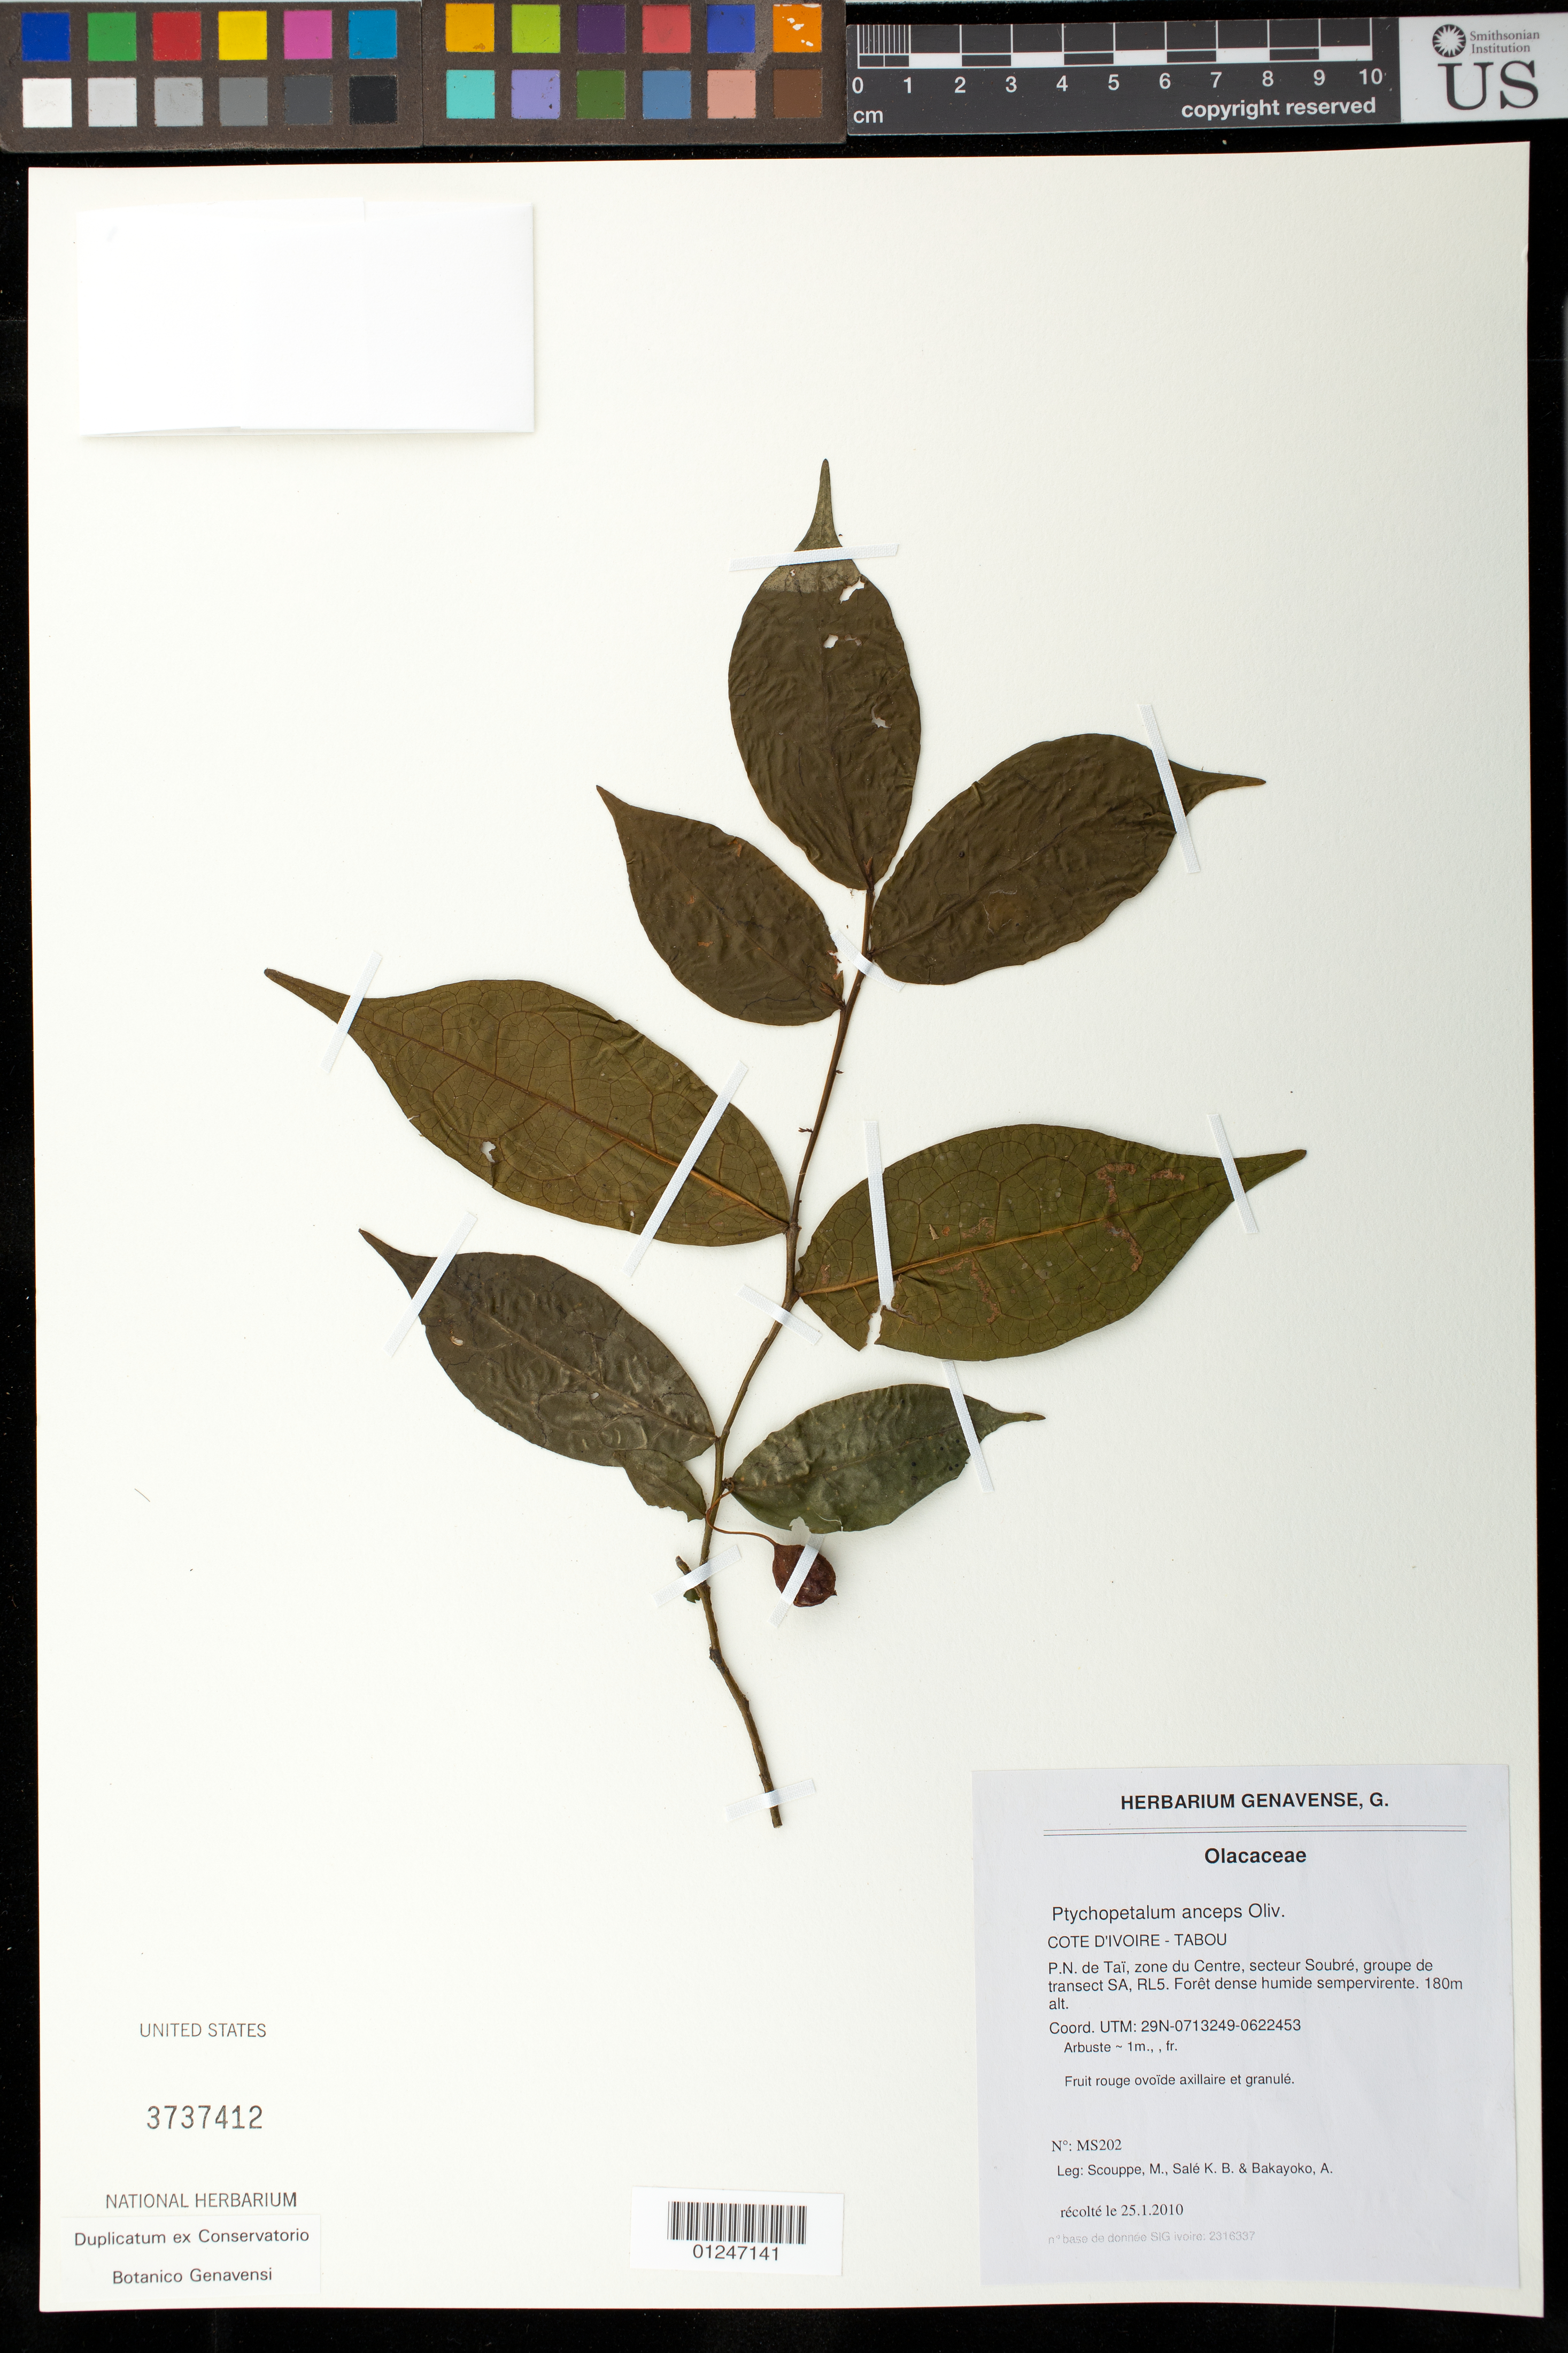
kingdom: Plantae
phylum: Tracheophyta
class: Magnoliopsida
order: Santalales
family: Olacaceae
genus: Ptychopetalum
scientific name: Ptychopetalum anceps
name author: Oliv.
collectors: M. Scouppe, K. Sale & A. Bakayoko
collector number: MS202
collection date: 2010-01-25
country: Ivory Coast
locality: Côte d'Ivoire- TABOU. P.N. de Tai, Zone Est, secteur Soubre, groupe de transect SA, RL5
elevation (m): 180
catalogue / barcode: US 3737412